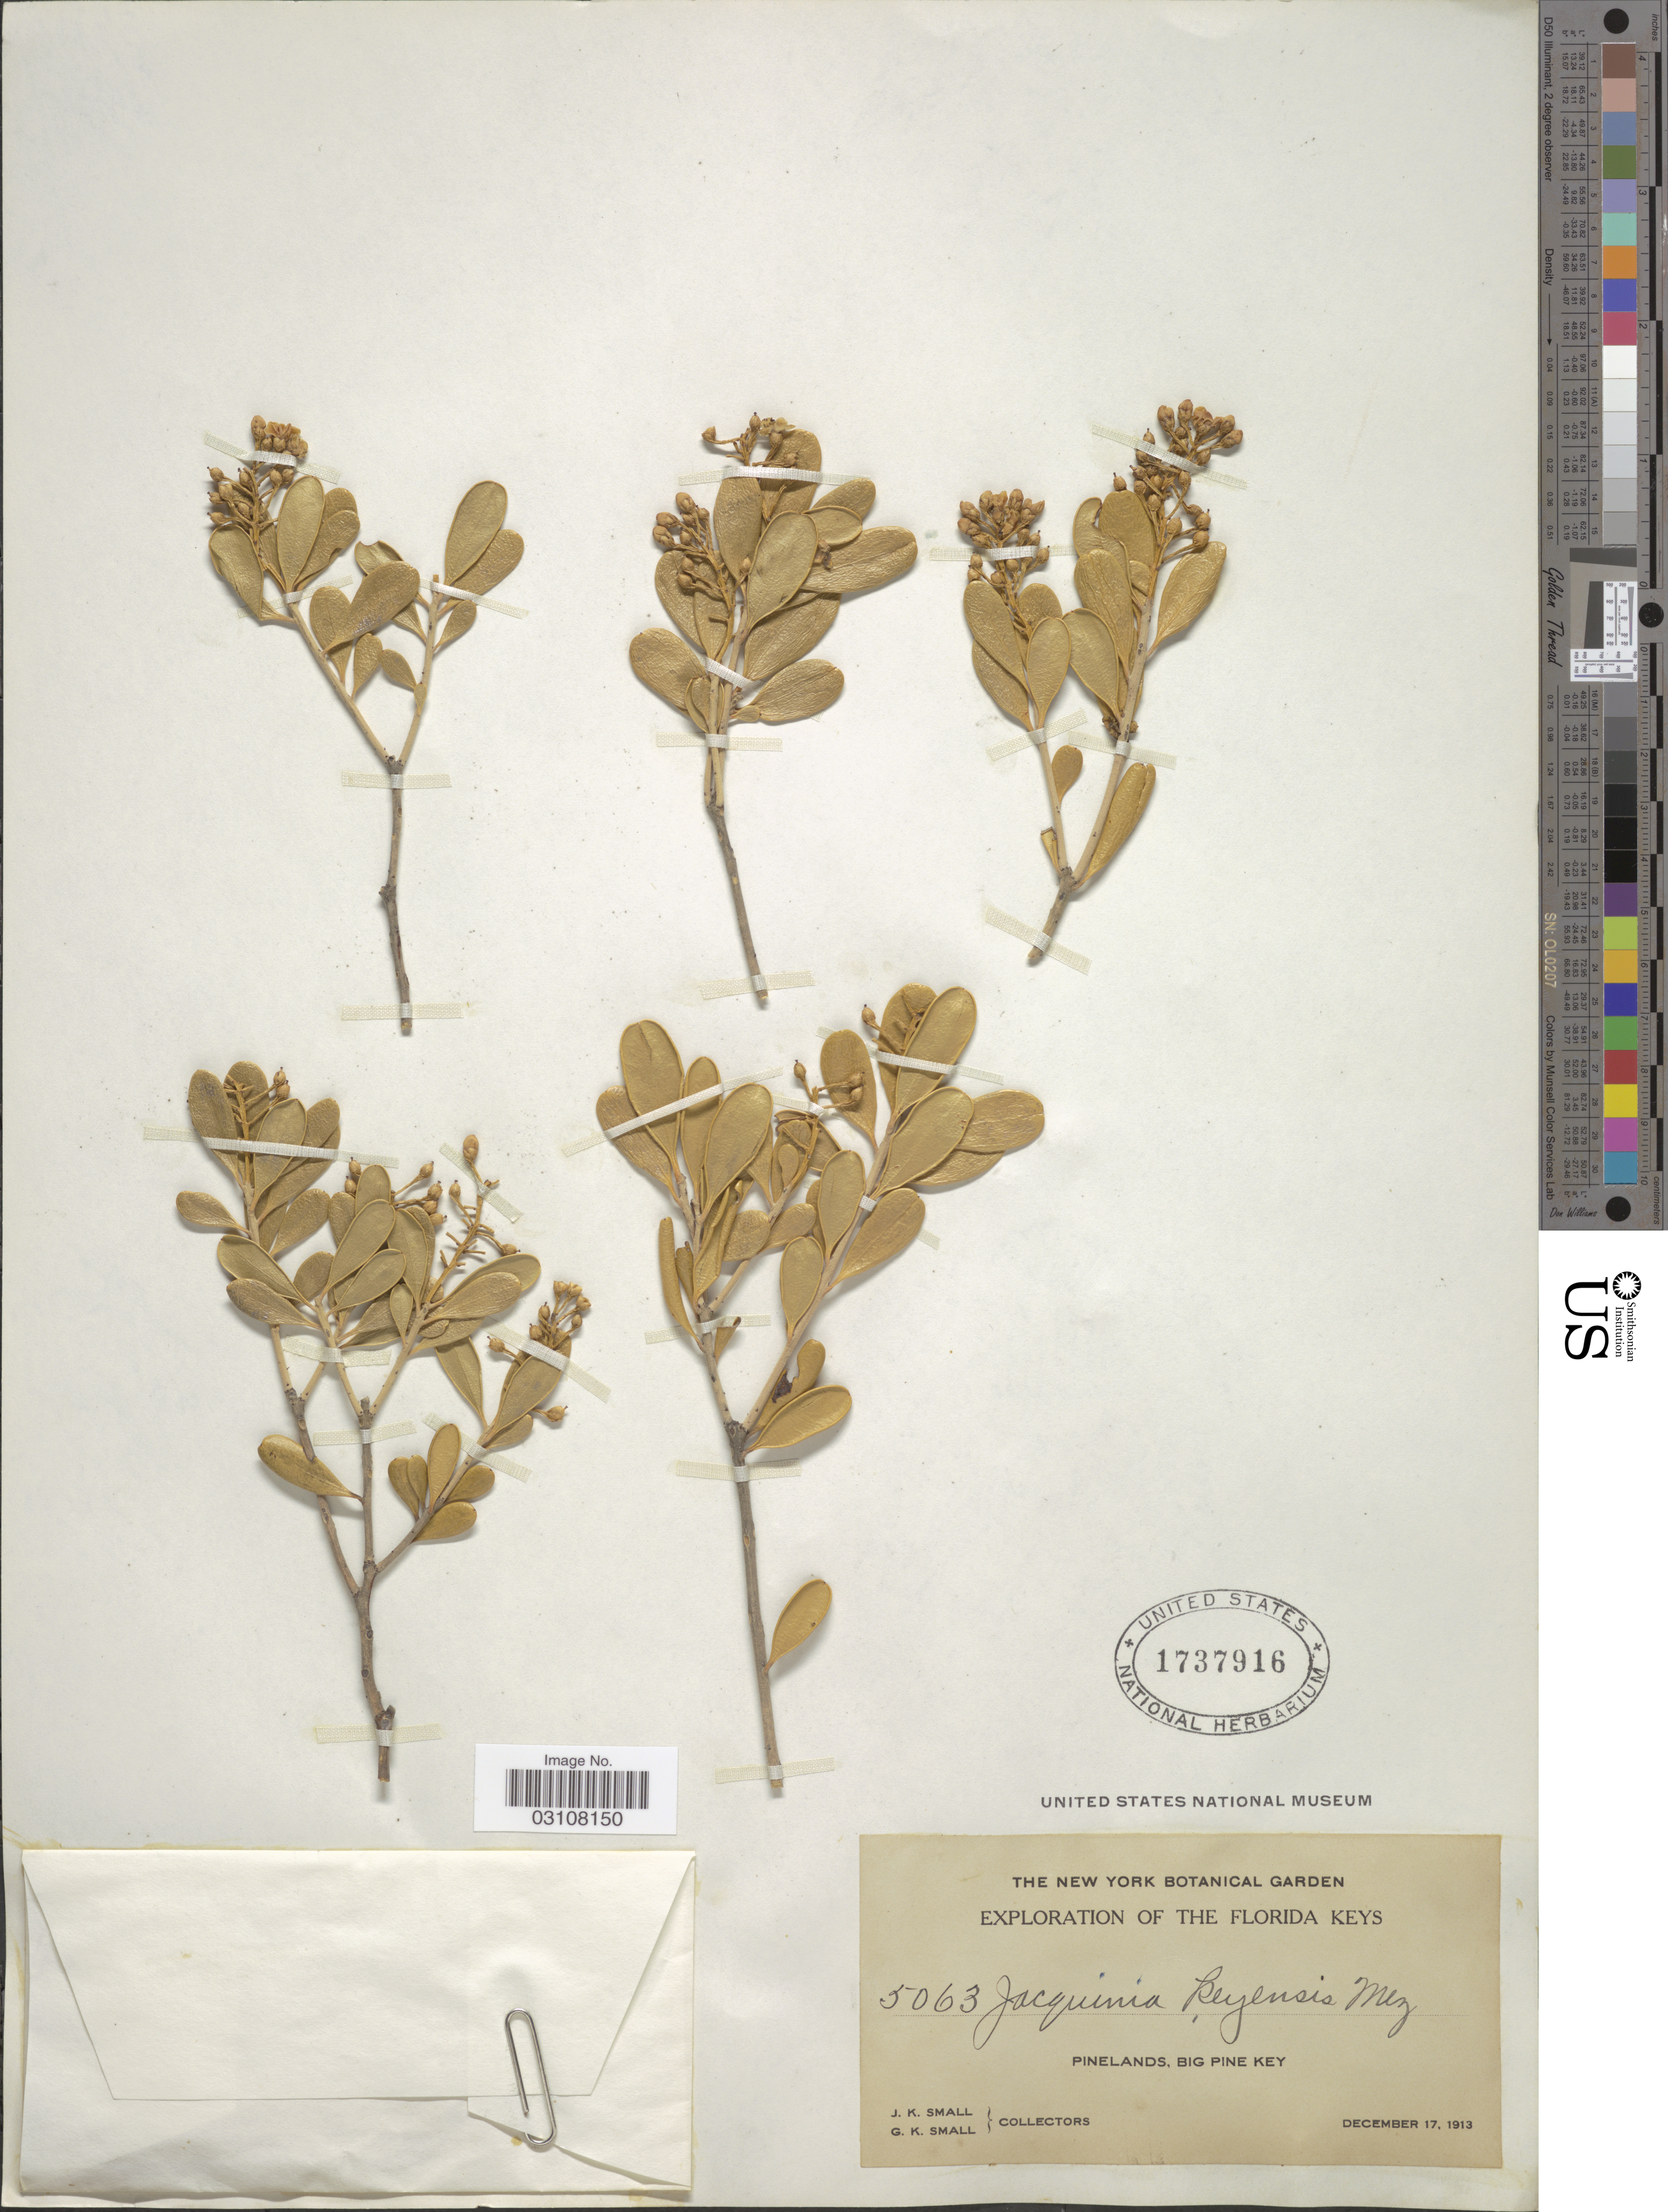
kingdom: Plantae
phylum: Tracheophyta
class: Magnoliopsida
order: Ericales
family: Primulaceae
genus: Jacquinia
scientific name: Jacquinia keyensis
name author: Mez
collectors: J. K. Small & G. K. Small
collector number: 5063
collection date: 1913-12-17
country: United States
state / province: Florida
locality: The Florida Keys, Pinelands, Big Pine Key.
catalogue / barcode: US 1737916